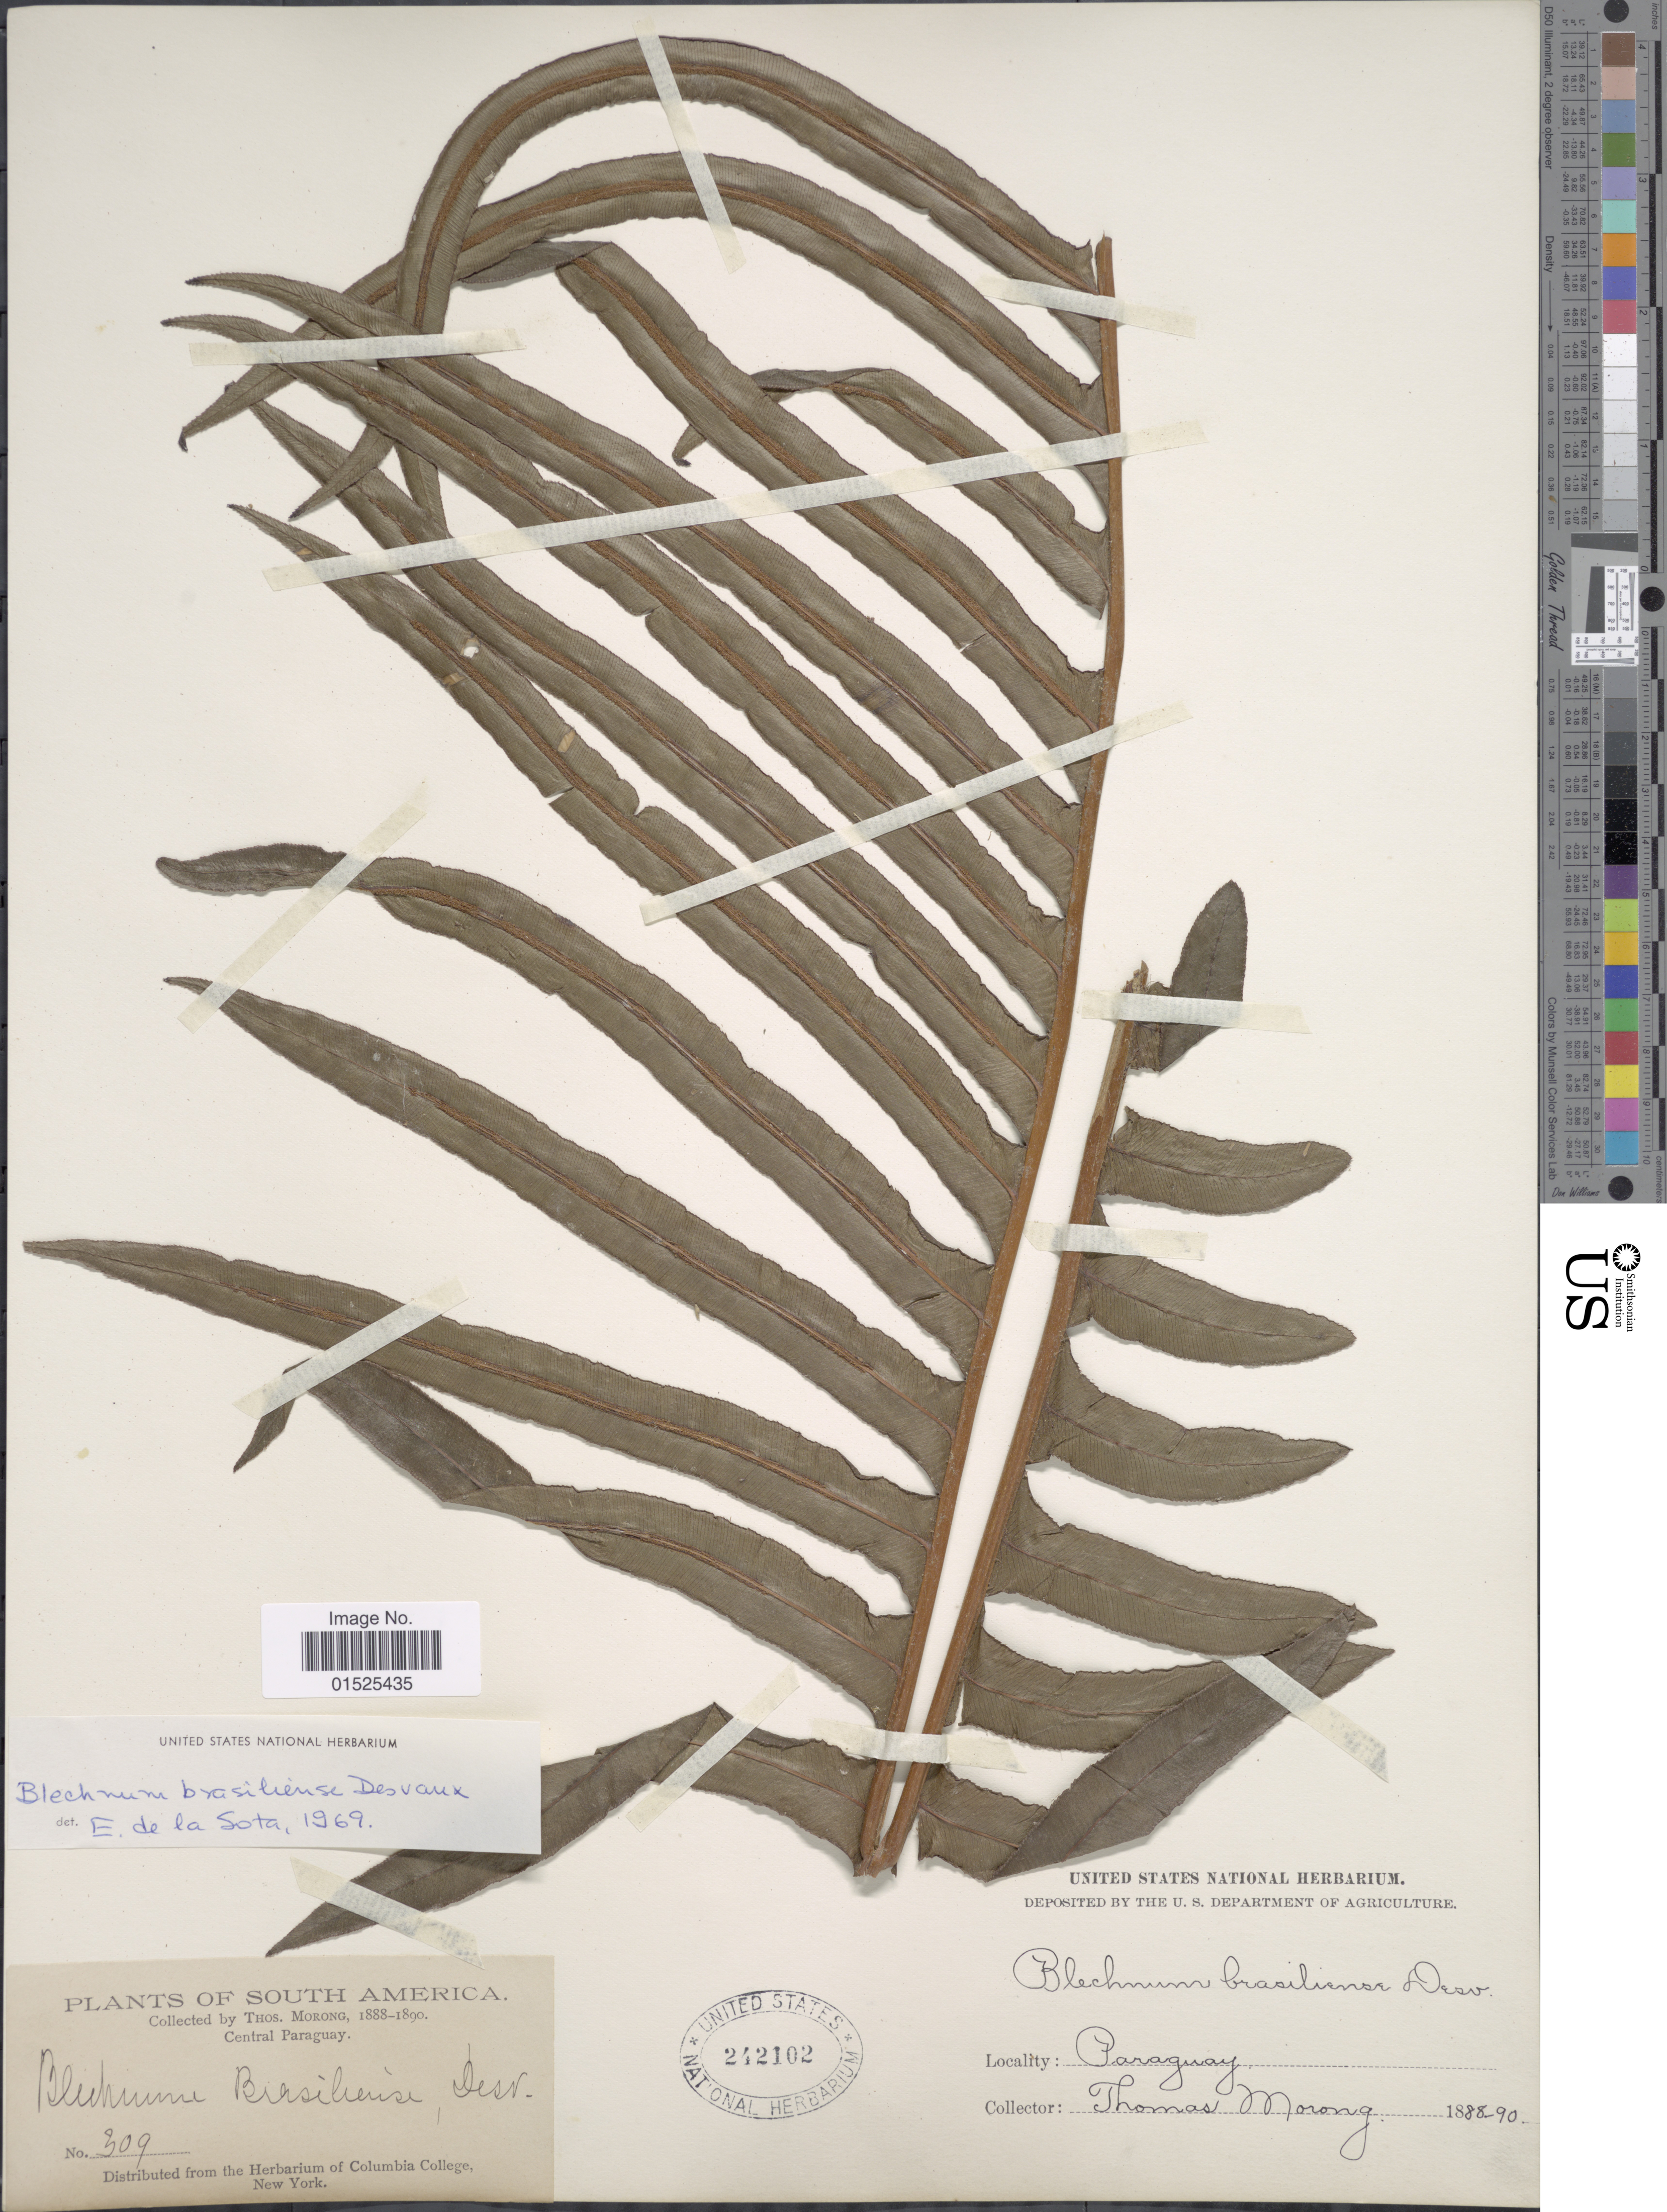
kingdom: Plantae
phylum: Tracheophyta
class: Polypodiopsida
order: Polypodiales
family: Blechnaceae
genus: Blechnum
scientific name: Blechnum brasiliense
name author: Desv.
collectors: ex herb. T. Morong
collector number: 309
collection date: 1888/1890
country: Paraguay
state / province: Central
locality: Central Paraguay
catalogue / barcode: US 212102